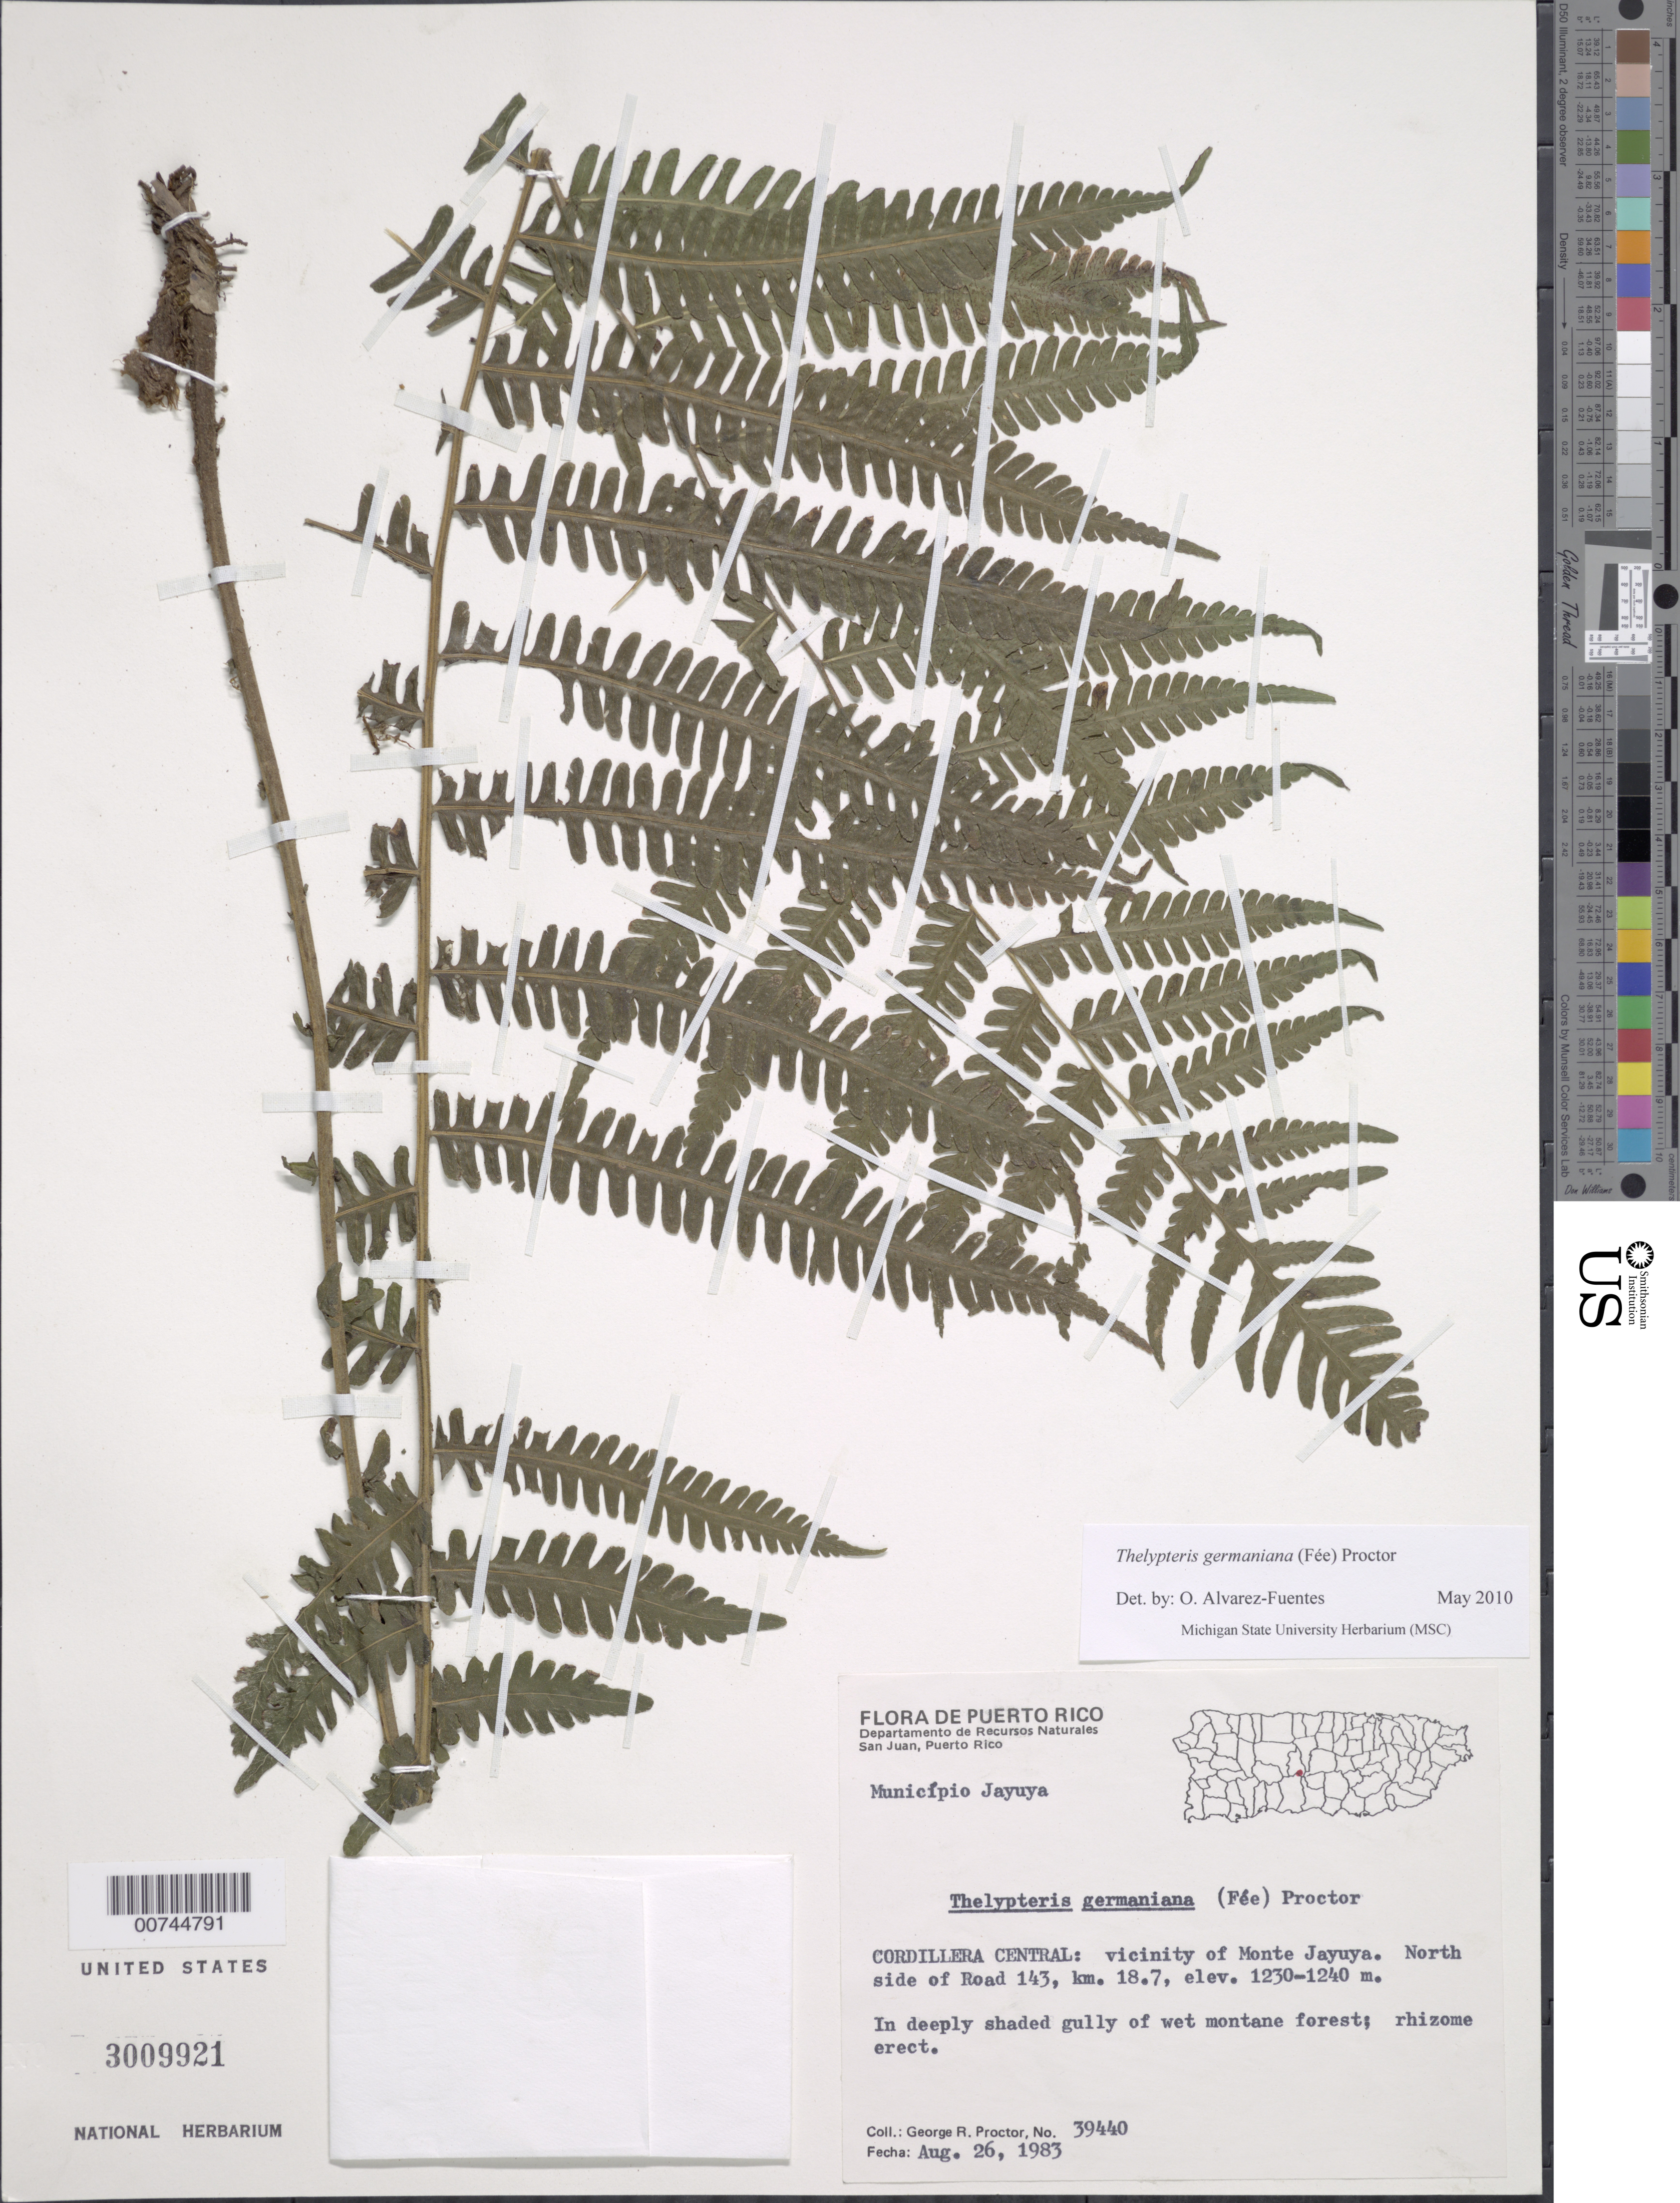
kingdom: Plantae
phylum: Tracheophyta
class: Polypodiopsida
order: Polypodiales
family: Thelypteridaceae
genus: Amauropelta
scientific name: Amauropelta germaniana (Fée) comb. nov., ined. 2015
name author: (Fée)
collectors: G. R. Proctor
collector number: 39440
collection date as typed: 26 Aug 1983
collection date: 1983-08-26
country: Puerto Rico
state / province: Jayuya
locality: Cordillera Central: vicinity of Monte Jayuya. North side of Road 143, km 18.7. Municipio Jayuya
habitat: In deeply shaded gully of wet montane forest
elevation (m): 1230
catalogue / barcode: US 3009921